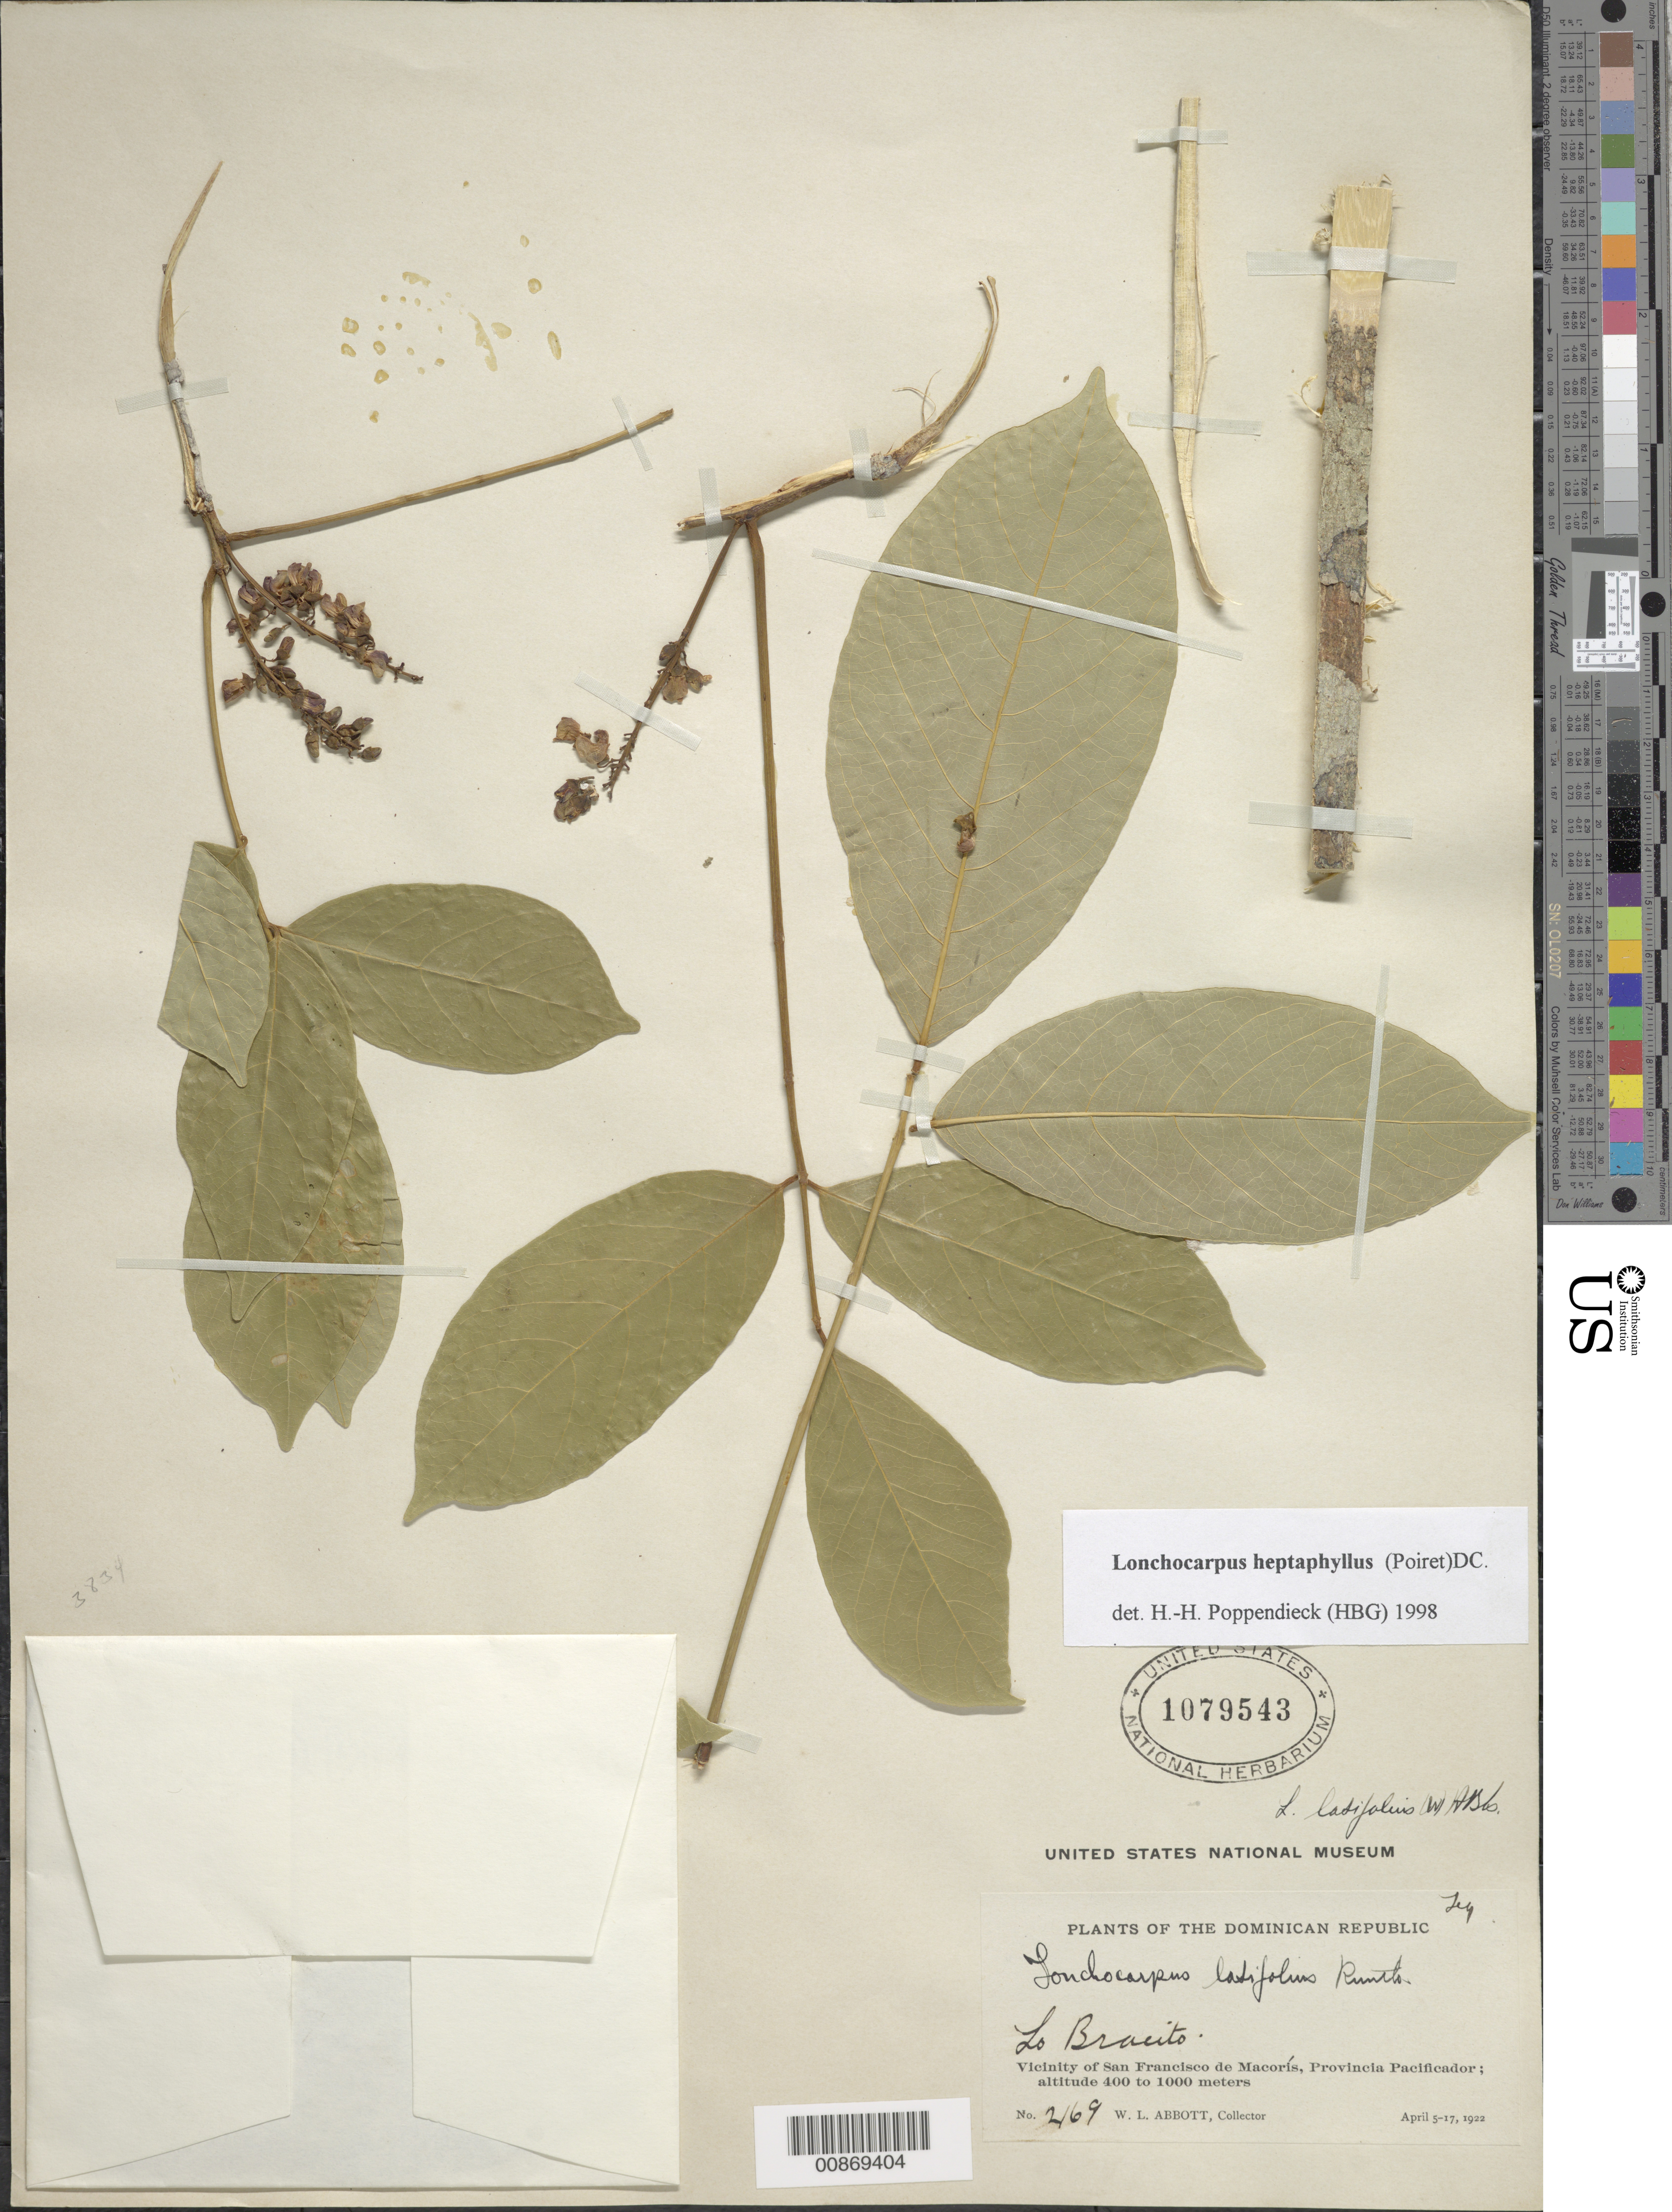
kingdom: Plantae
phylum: Tracheophyta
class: Magnoliopsida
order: Fabales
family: Fabaceae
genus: Lonchocarpus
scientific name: Lonchocarpus heptaphyllus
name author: (Poir.) DC.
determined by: Poppendieck, H.-H., (HBG), Institut fur Allgemeine Botanik und Botanischer Garten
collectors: W. L. Abbott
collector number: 2169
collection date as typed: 05 Apr 1922 to 17 Apr 1922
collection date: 1922-04-05/1922-04-17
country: Dominican Republic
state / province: Duarte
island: Hispaniola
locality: Lo Bracito. Vicinity of San Francisco de Macorís, Provincia Pacificador (obsolete).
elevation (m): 400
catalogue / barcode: US 1079543